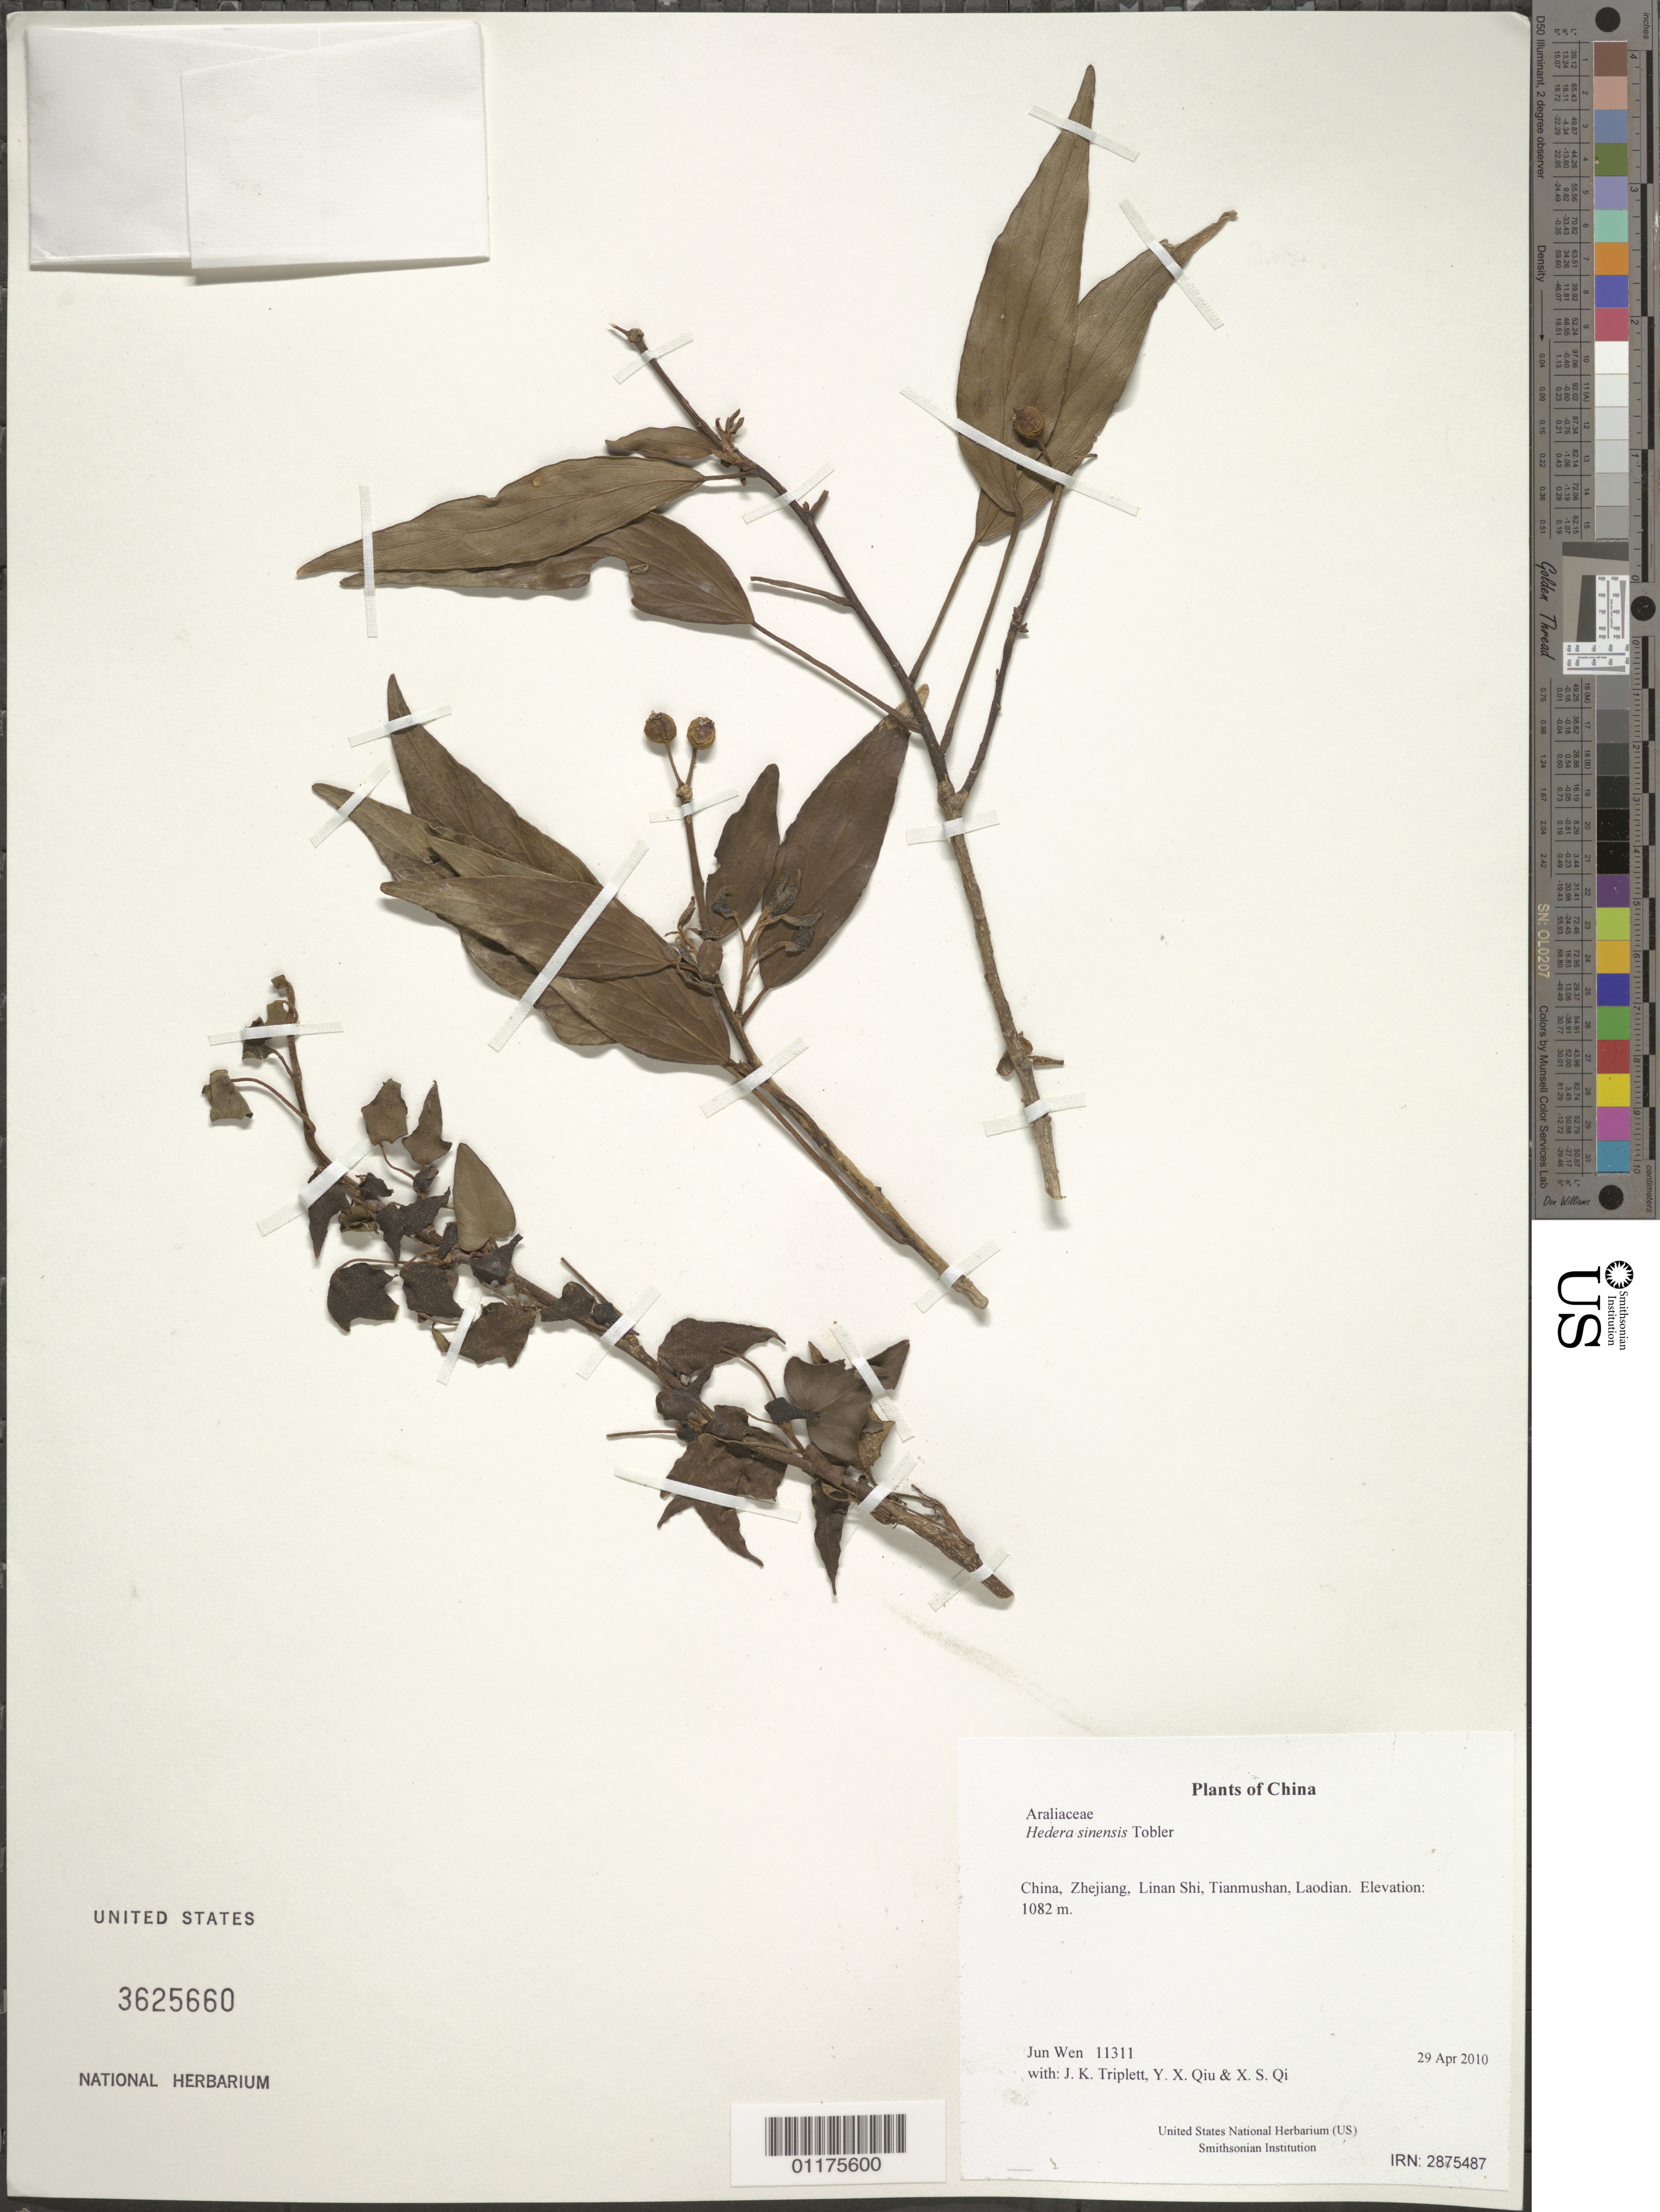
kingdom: Plantae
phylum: Tracheophyta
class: Magnoliopsida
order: Apiales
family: Araliaceae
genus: Hedera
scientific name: Hedera sinensis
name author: (Tobler) Hand.-Mazz.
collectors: J. Wen, J. K. Triplett, Y. X. Qiu & X. S. Qi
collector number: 11311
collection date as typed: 29 Apr 2010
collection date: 2010-04-29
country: China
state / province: Zhejiang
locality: Linan Shi, Tianmushan, Laodian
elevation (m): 1082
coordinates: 30 20.537 N, 119 25.997 E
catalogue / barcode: US 3625660